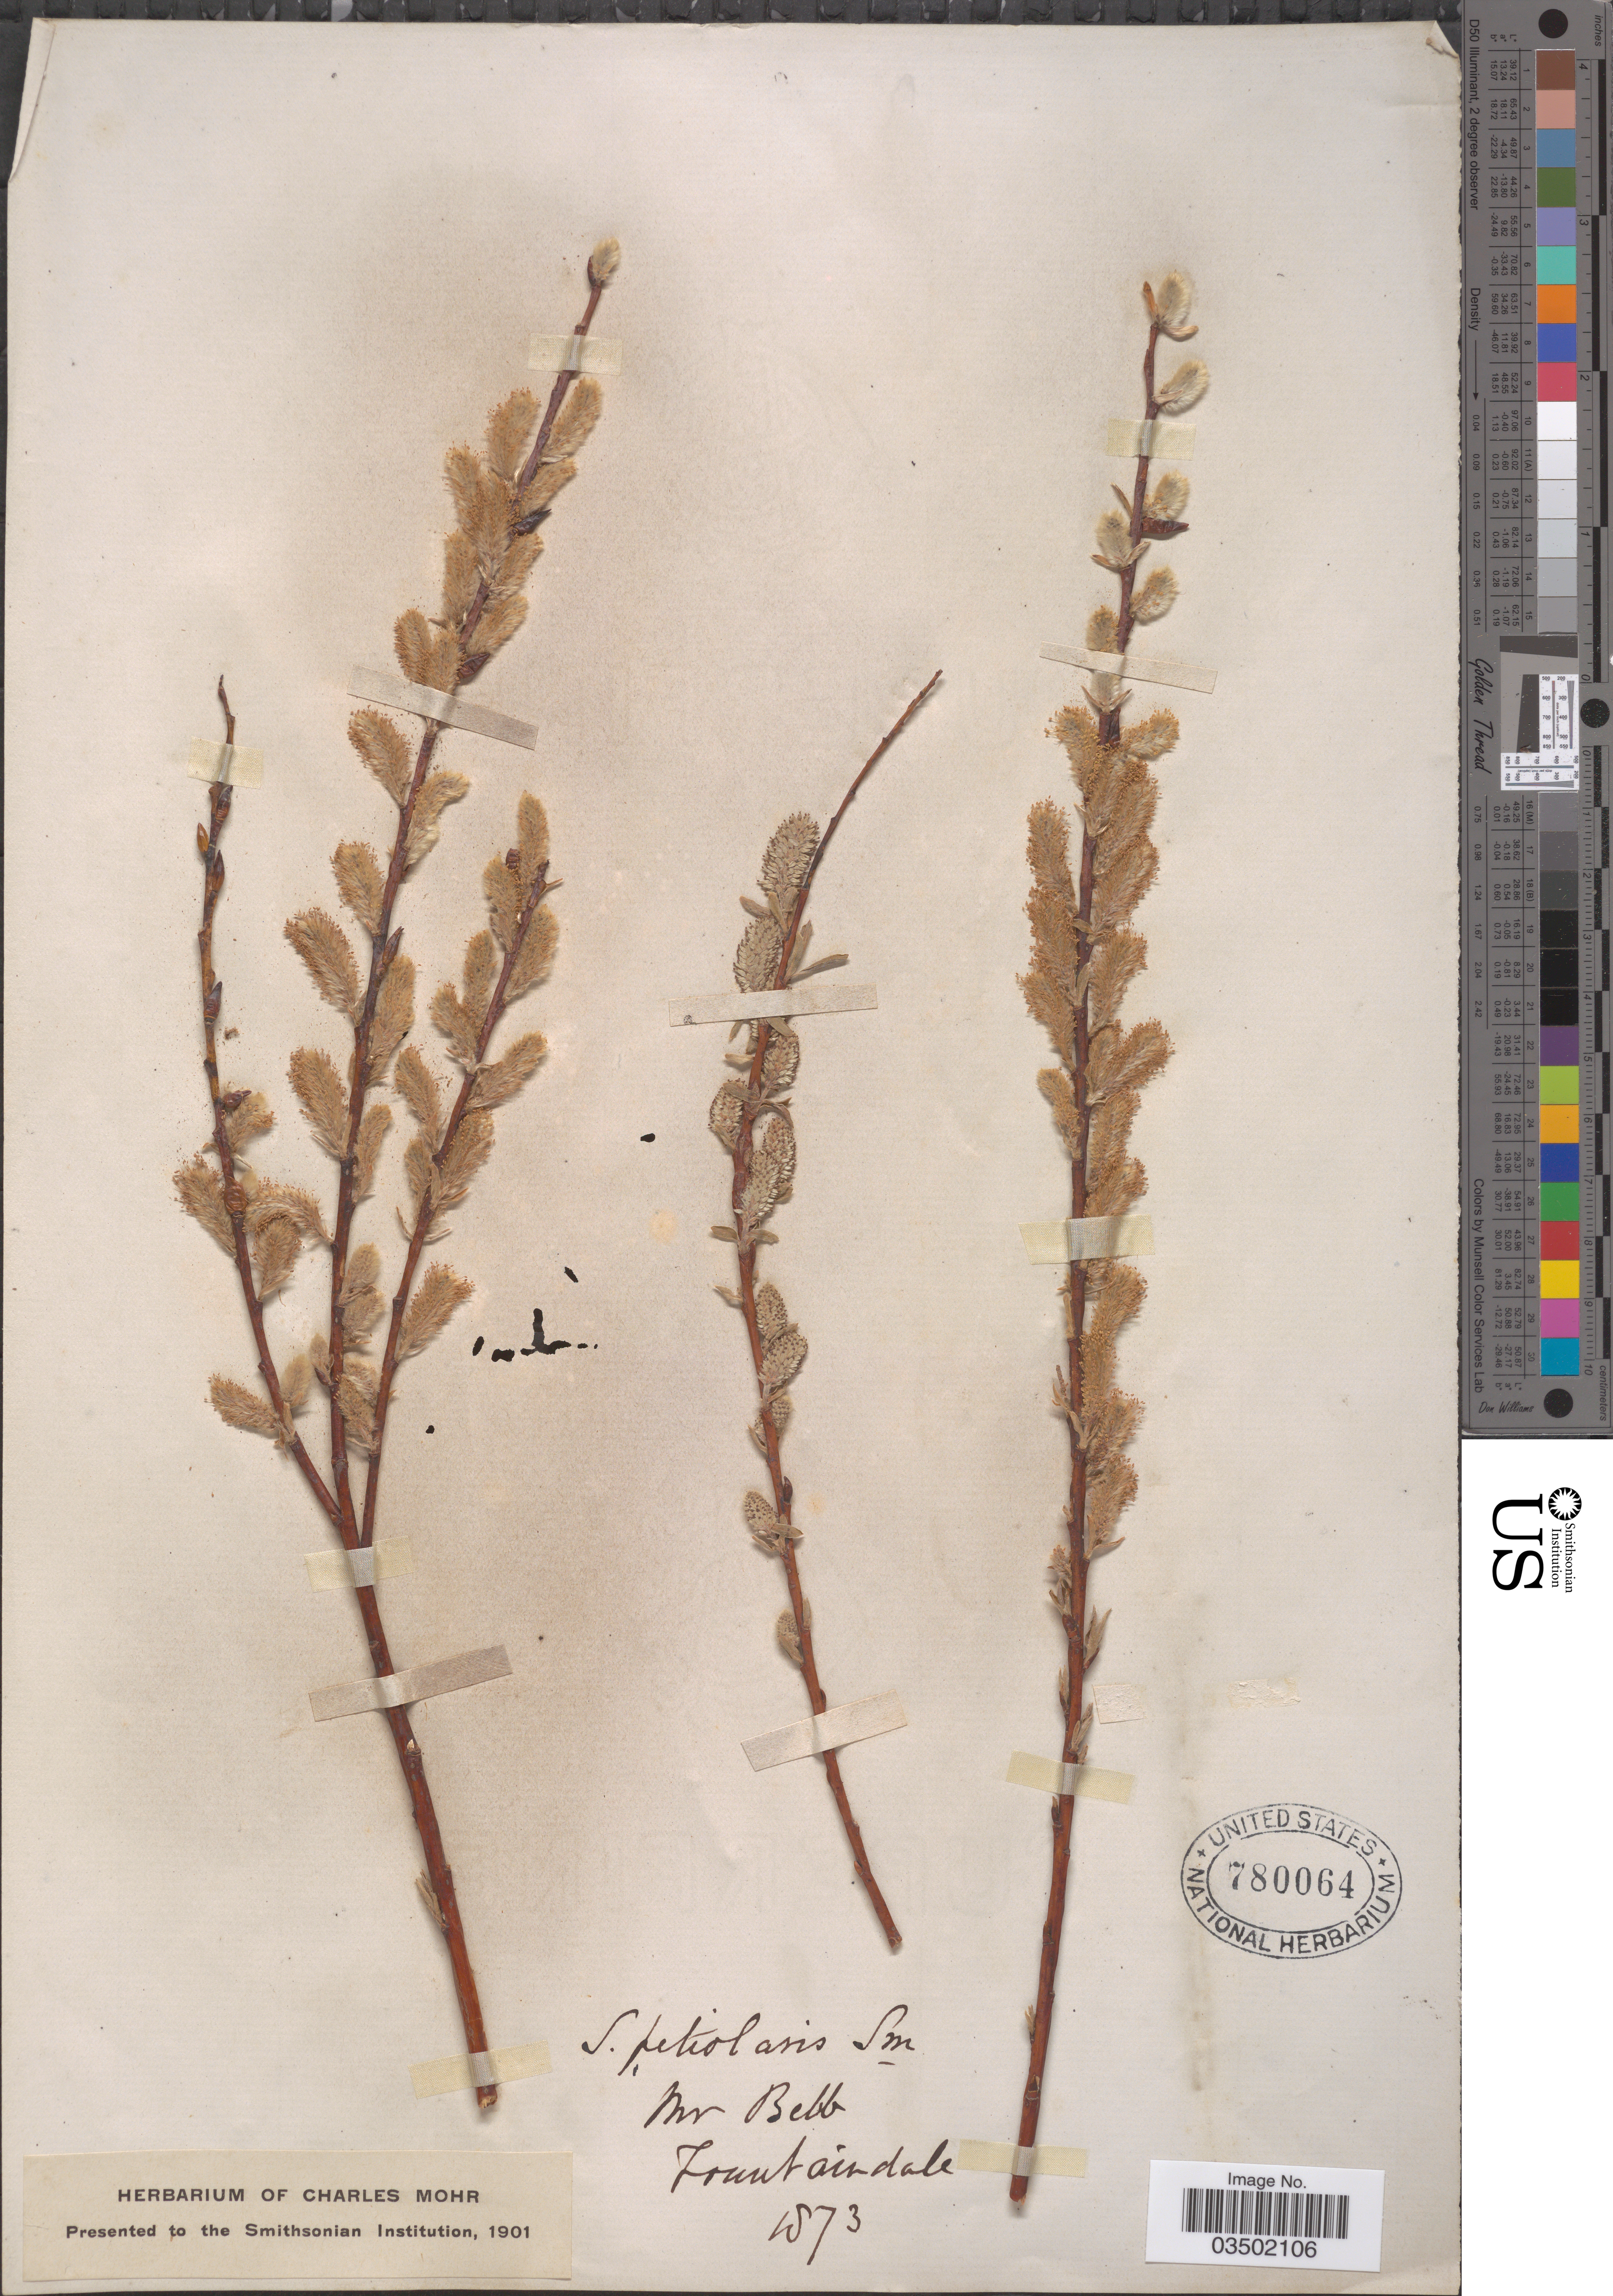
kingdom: Plantae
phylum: Tracheophyta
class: Magnoliopsida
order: Malpighiales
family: Salicaceae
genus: Salix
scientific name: Salix petiolaris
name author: Sm.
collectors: -. Bebb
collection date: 1873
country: United States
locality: Fountaindale.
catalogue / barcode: US 780064